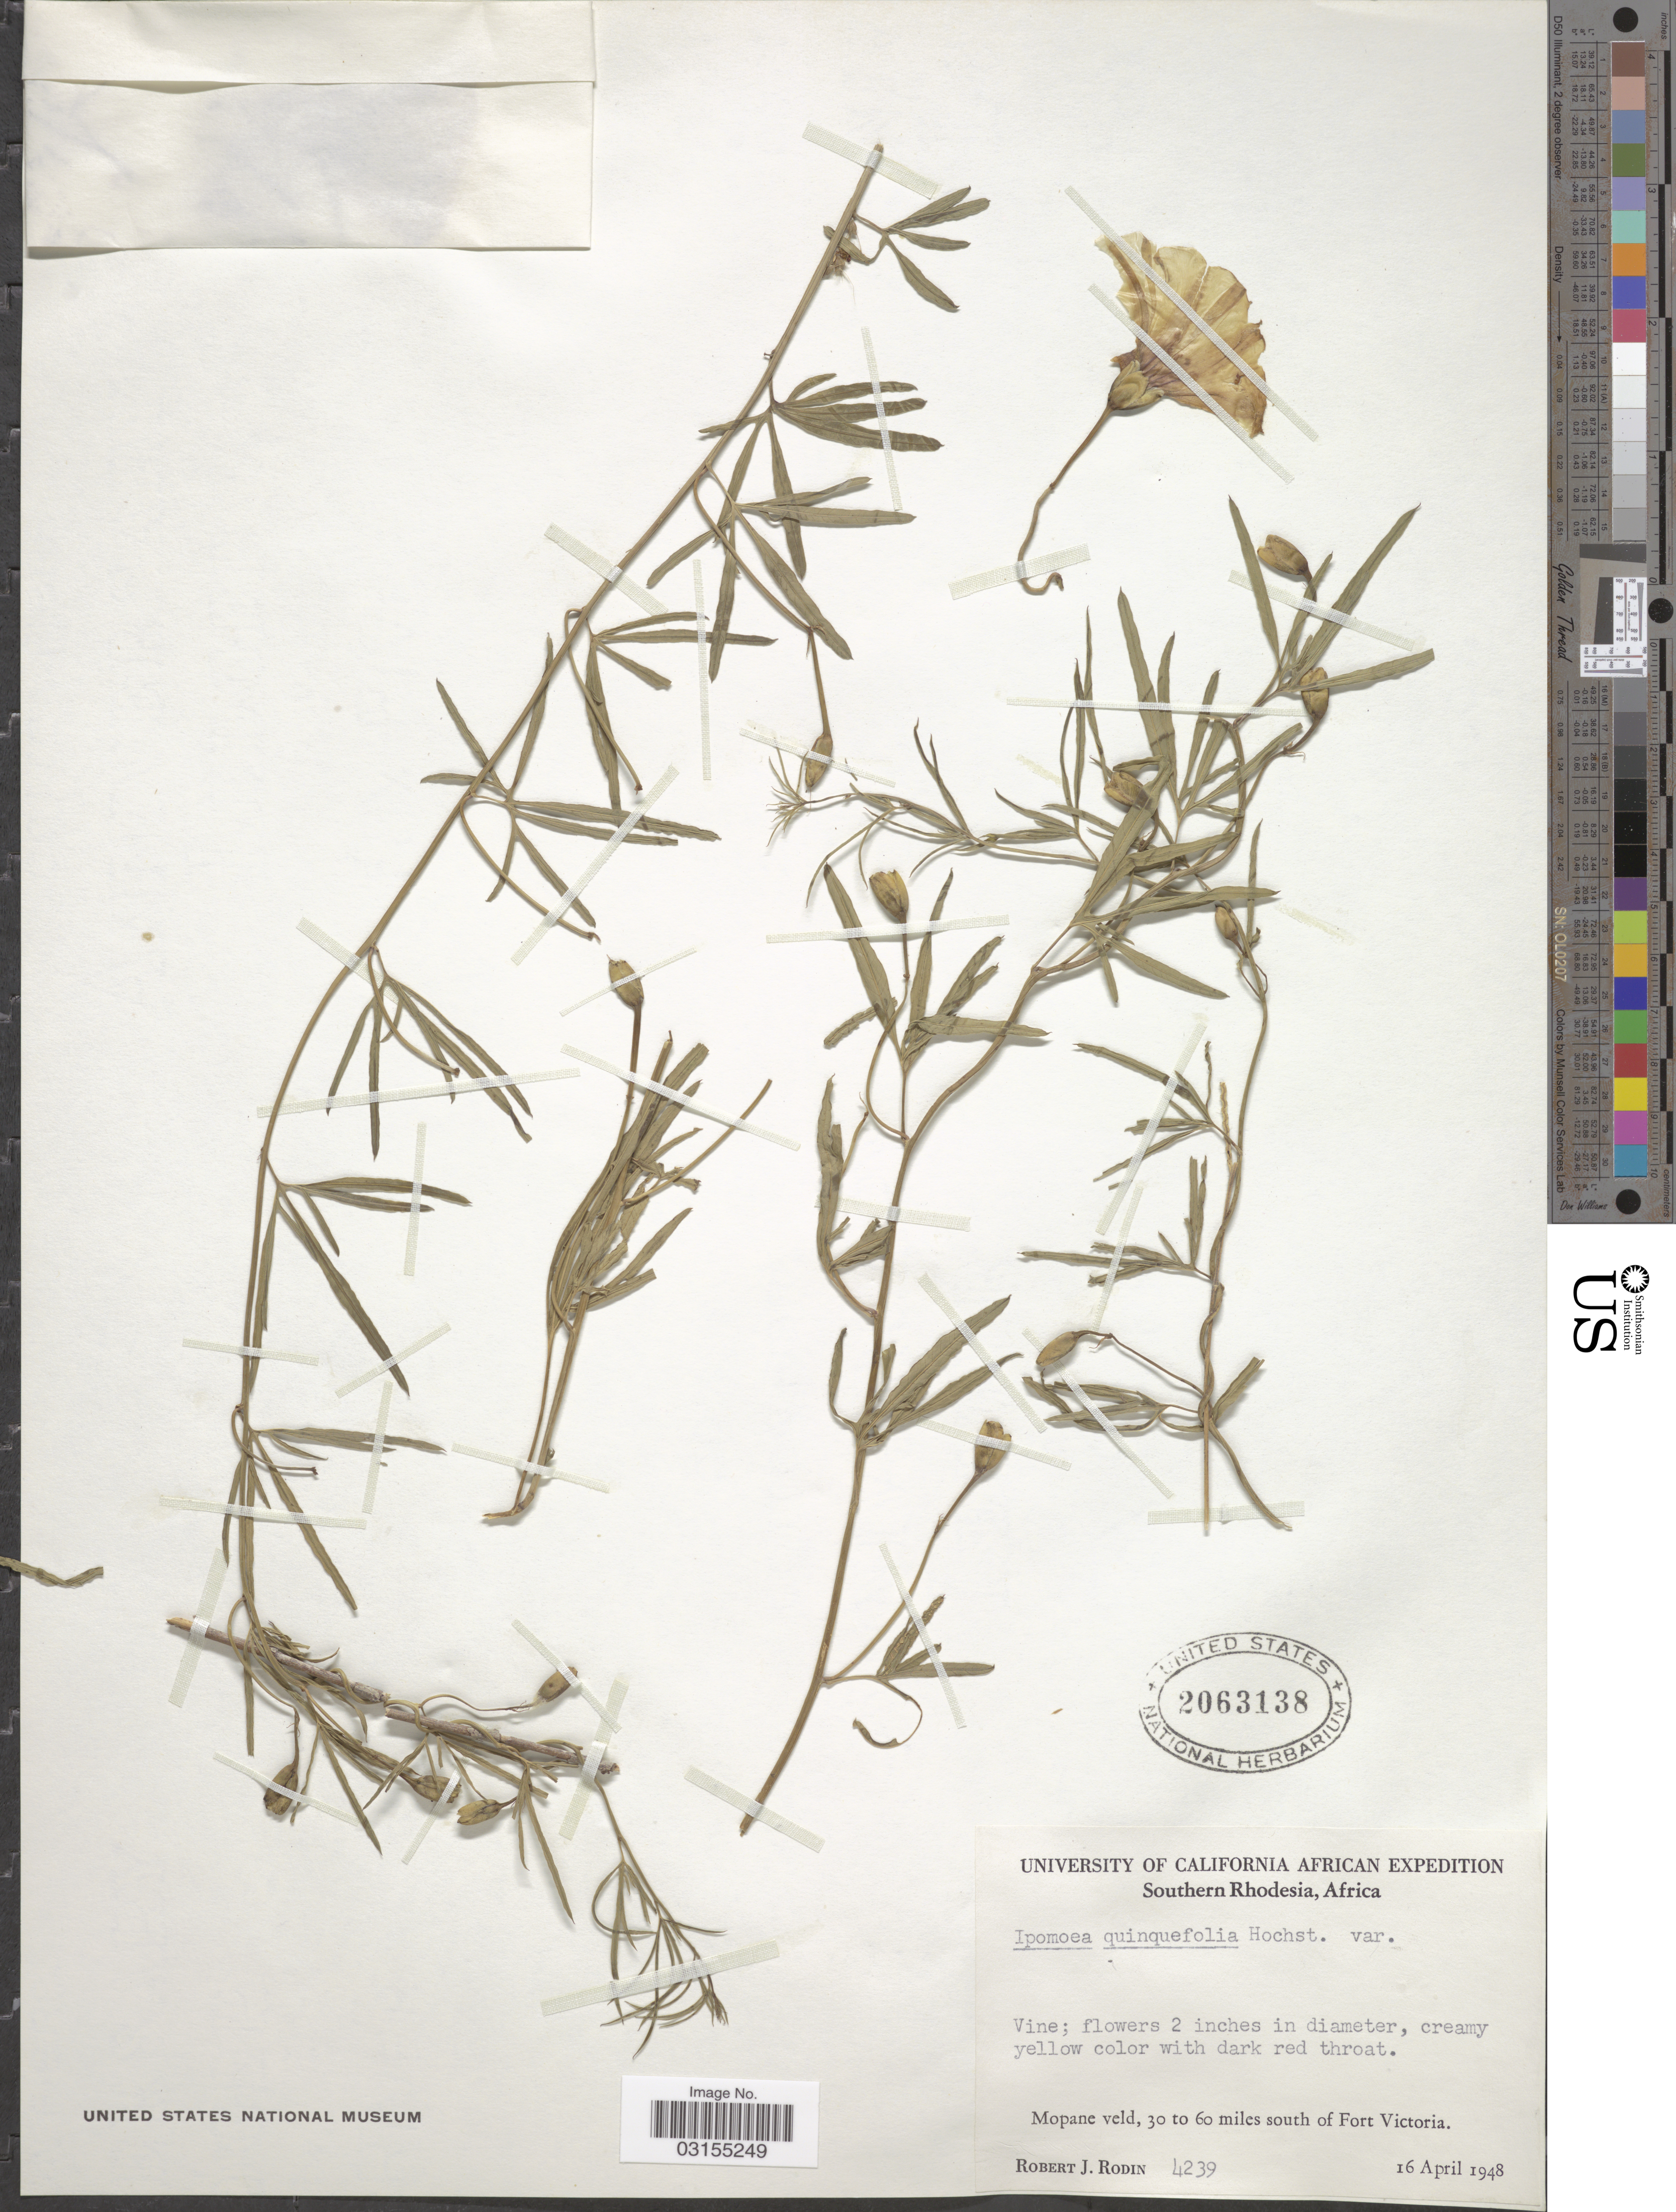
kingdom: Plantae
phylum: Tracheophyta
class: Magnoliopsida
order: Solanales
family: Convolvulaceae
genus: Ipomoea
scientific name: Ipomoea quinquefolia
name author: L.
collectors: R. J. Rodin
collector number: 4239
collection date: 1948-04-16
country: Zimbabwe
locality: Southern Rhodesia. Mopane veld, 30 to 60 miles south of Fort Victoria.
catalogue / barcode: US 2063138